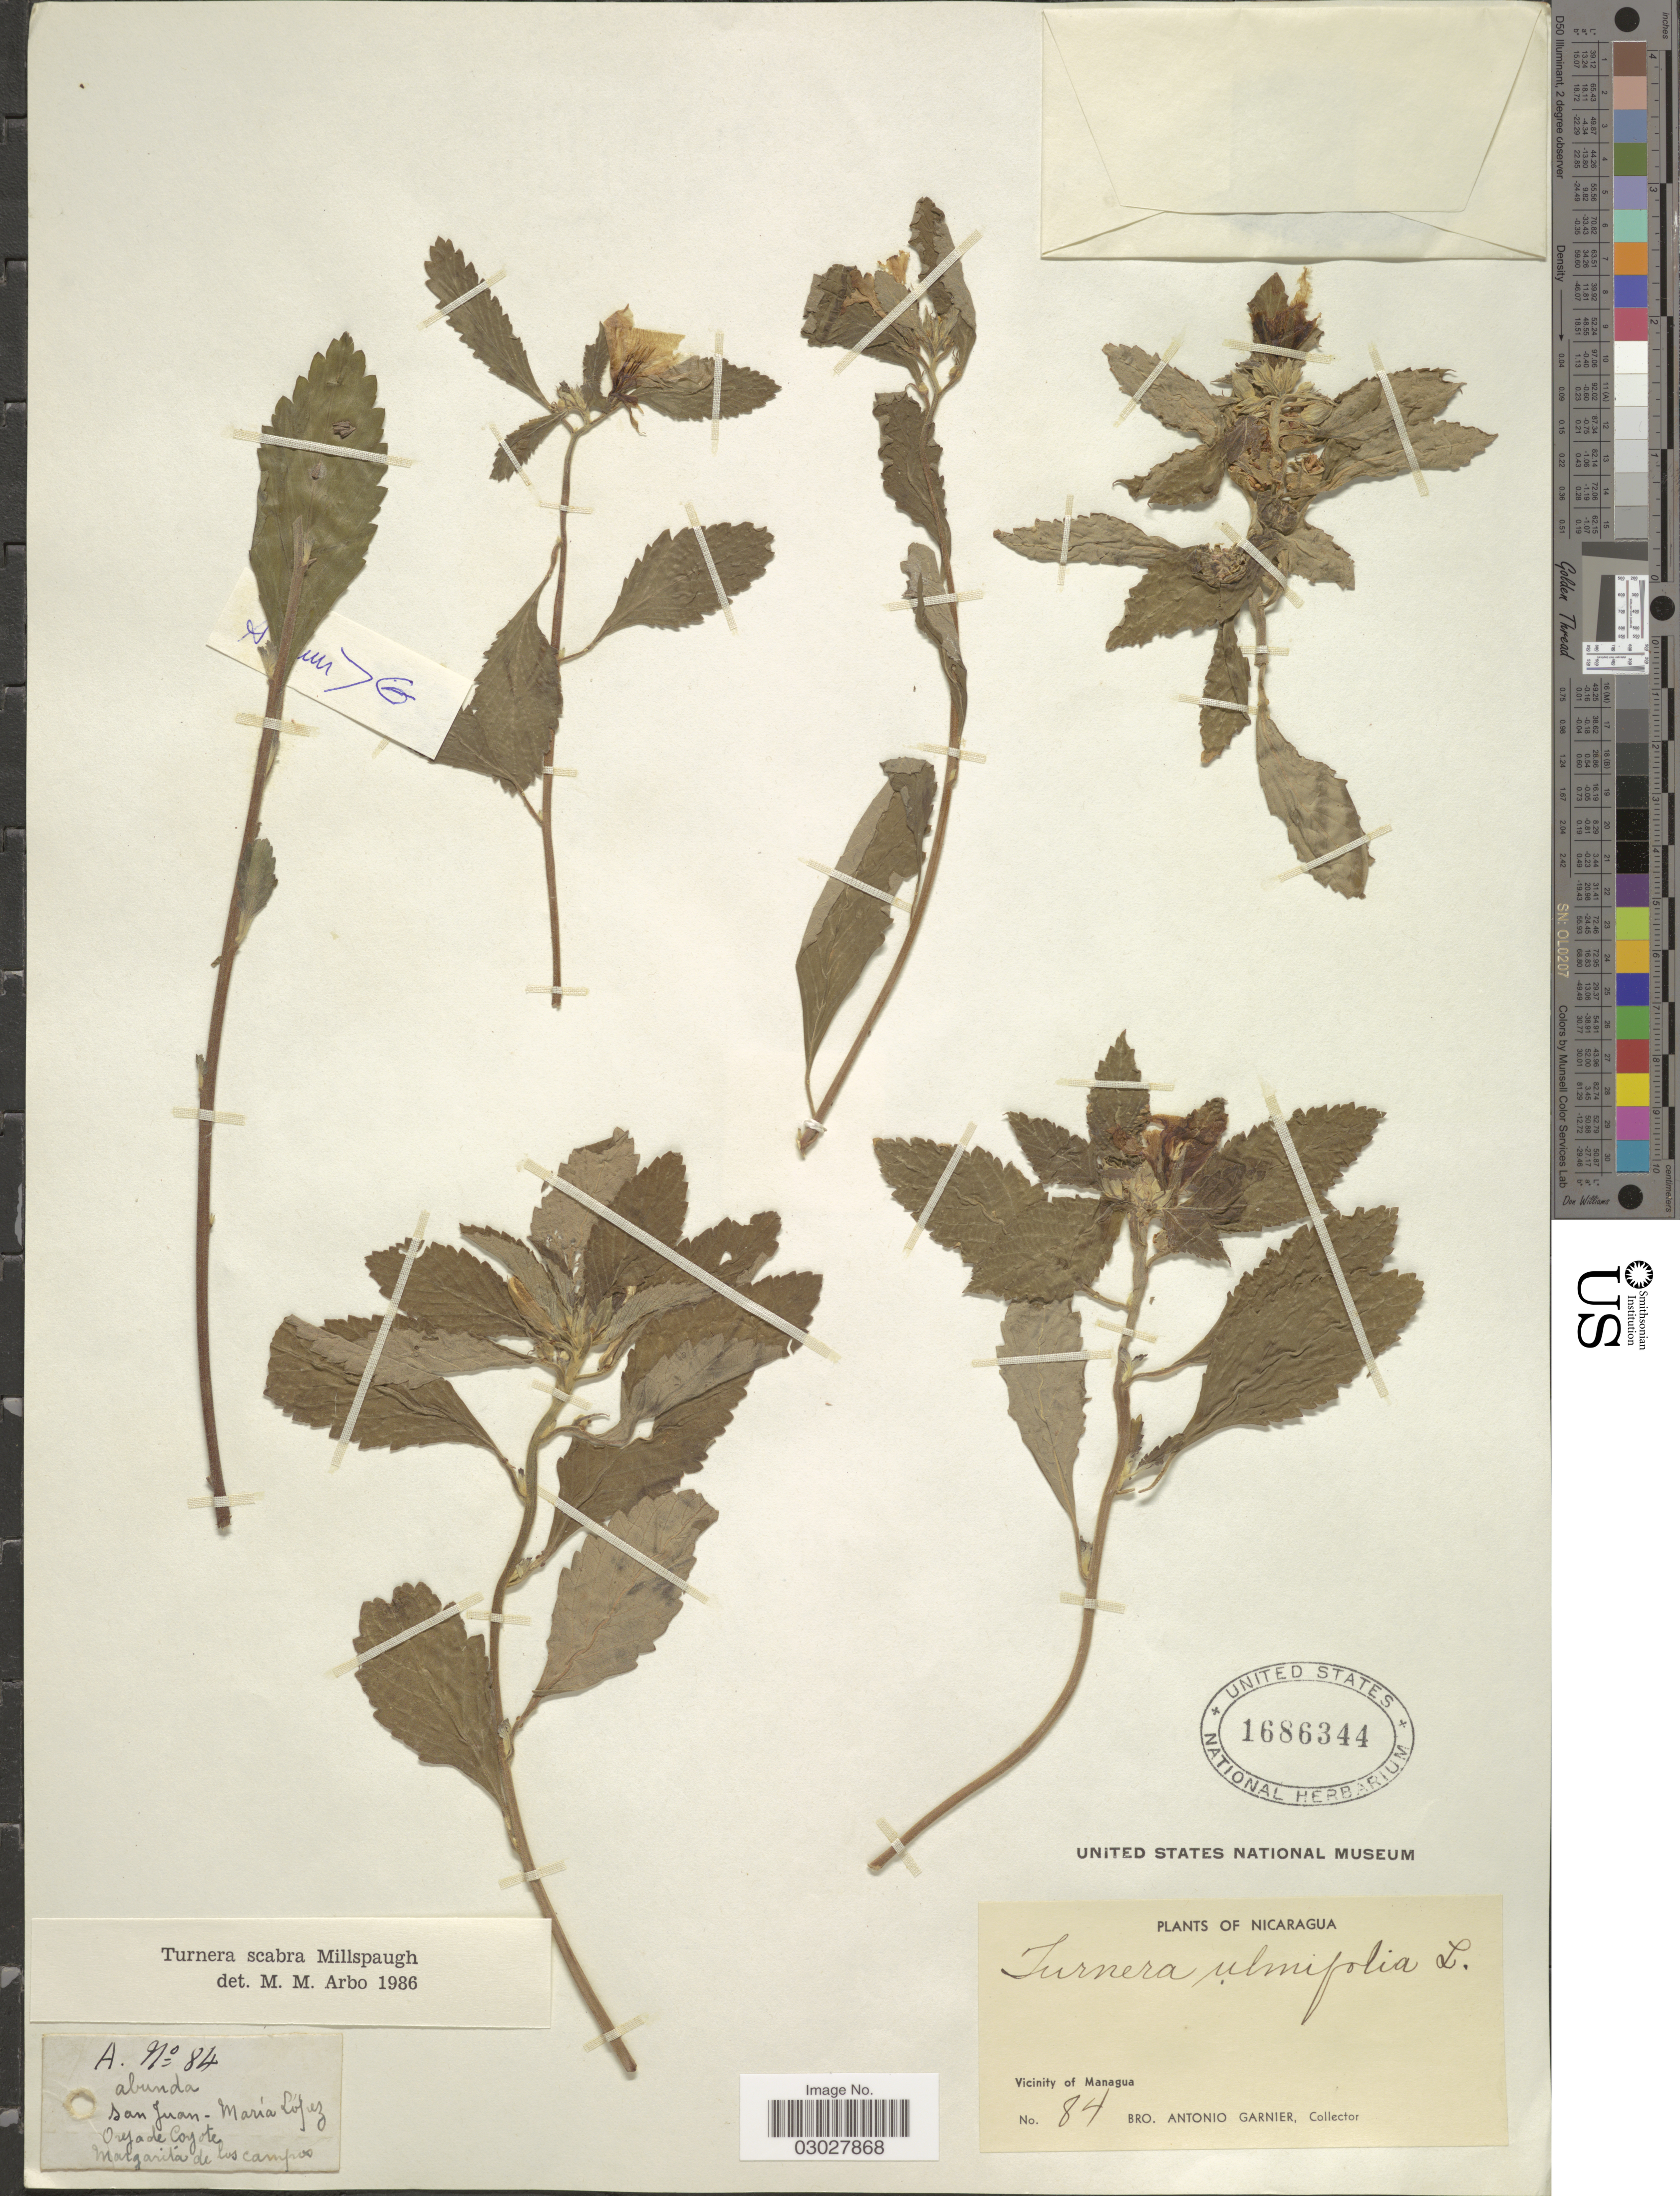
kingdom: Plantae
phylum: Tracheophyta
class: Magnoliopsida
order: Malpighiales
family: Turneraceae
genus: Turnera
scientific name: Turnera scabra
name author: Millsp.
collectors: Bro. A. Garnier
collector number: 84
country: Nicaragua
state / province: Managua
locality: Sa Juan - María Lopez Oreja de Coyote Margarita de los campos. Vicinity of Managua.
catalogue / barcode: US 1686344